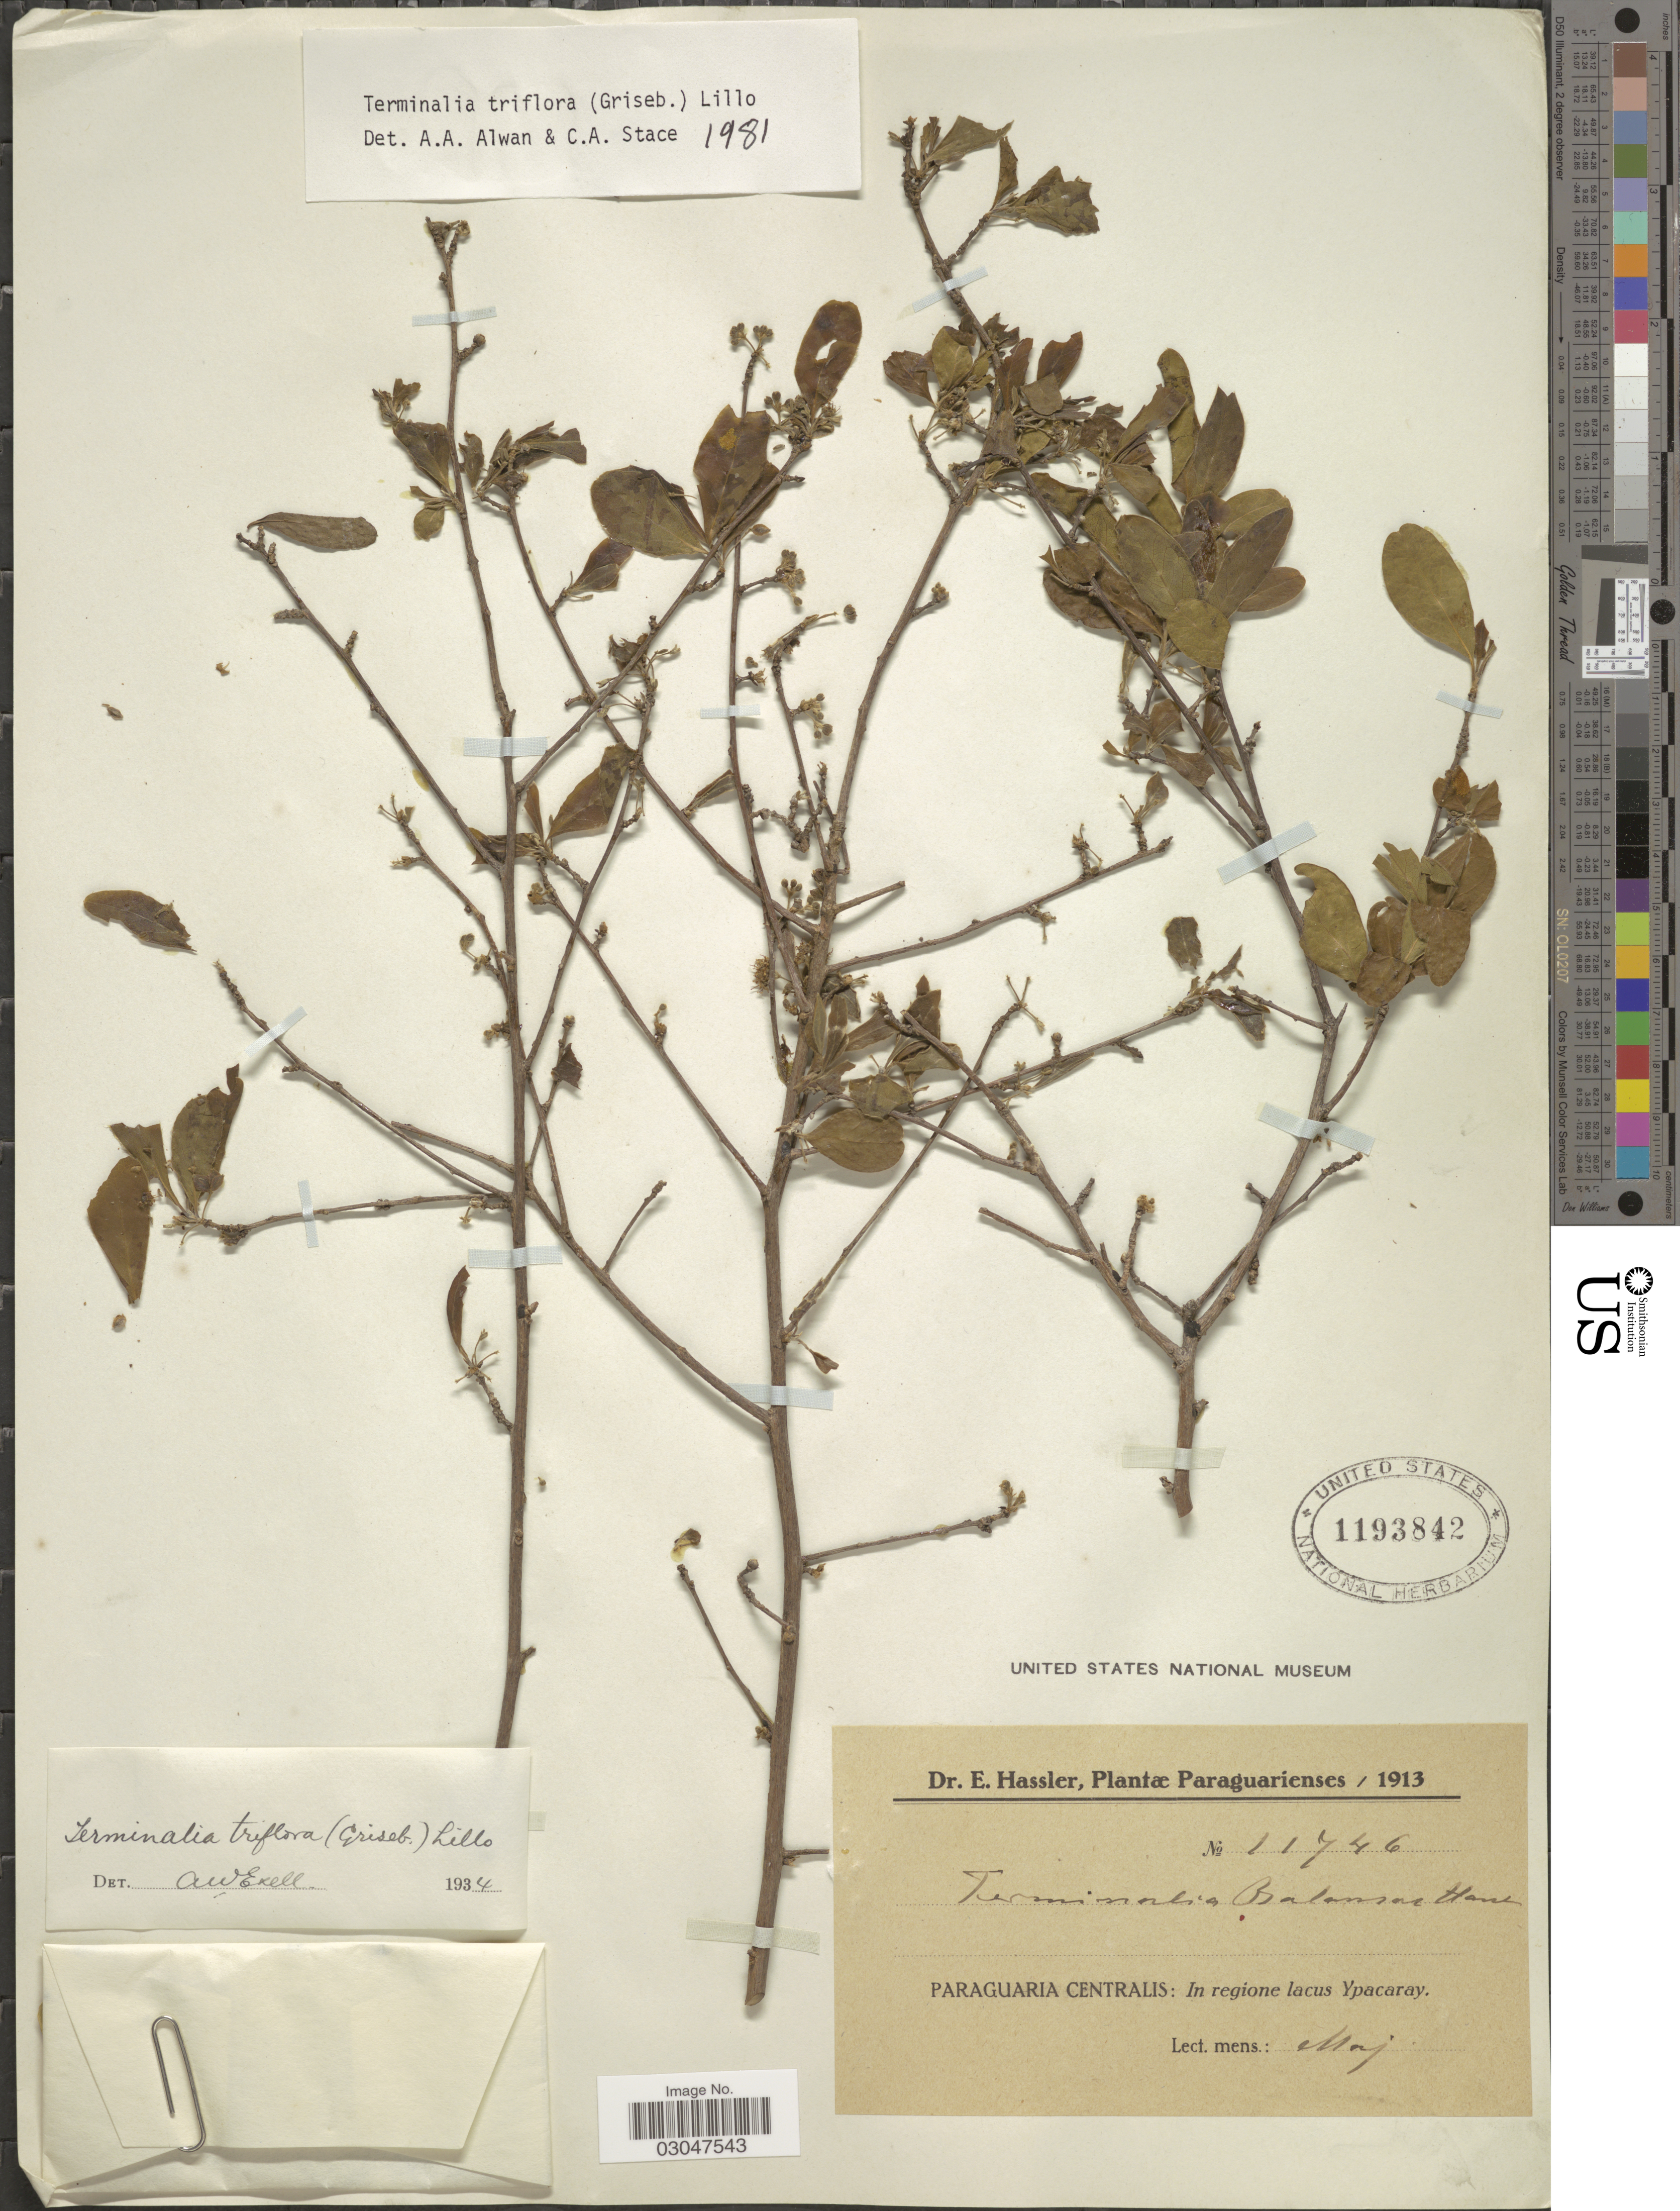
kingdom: Plantae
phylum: Tracheophyta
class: Magnoliopsida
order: Myrtales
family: Combretaceae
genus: Terminalia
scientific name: Terminalia triflora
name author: (Griseb.) Lillo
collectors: E. Hassler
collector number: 11746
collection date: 1913-05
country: Paraguay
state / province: Paraguari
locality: Paraguaria Centralis: In regione lacus Ypacaray.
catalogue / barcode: US 1193842